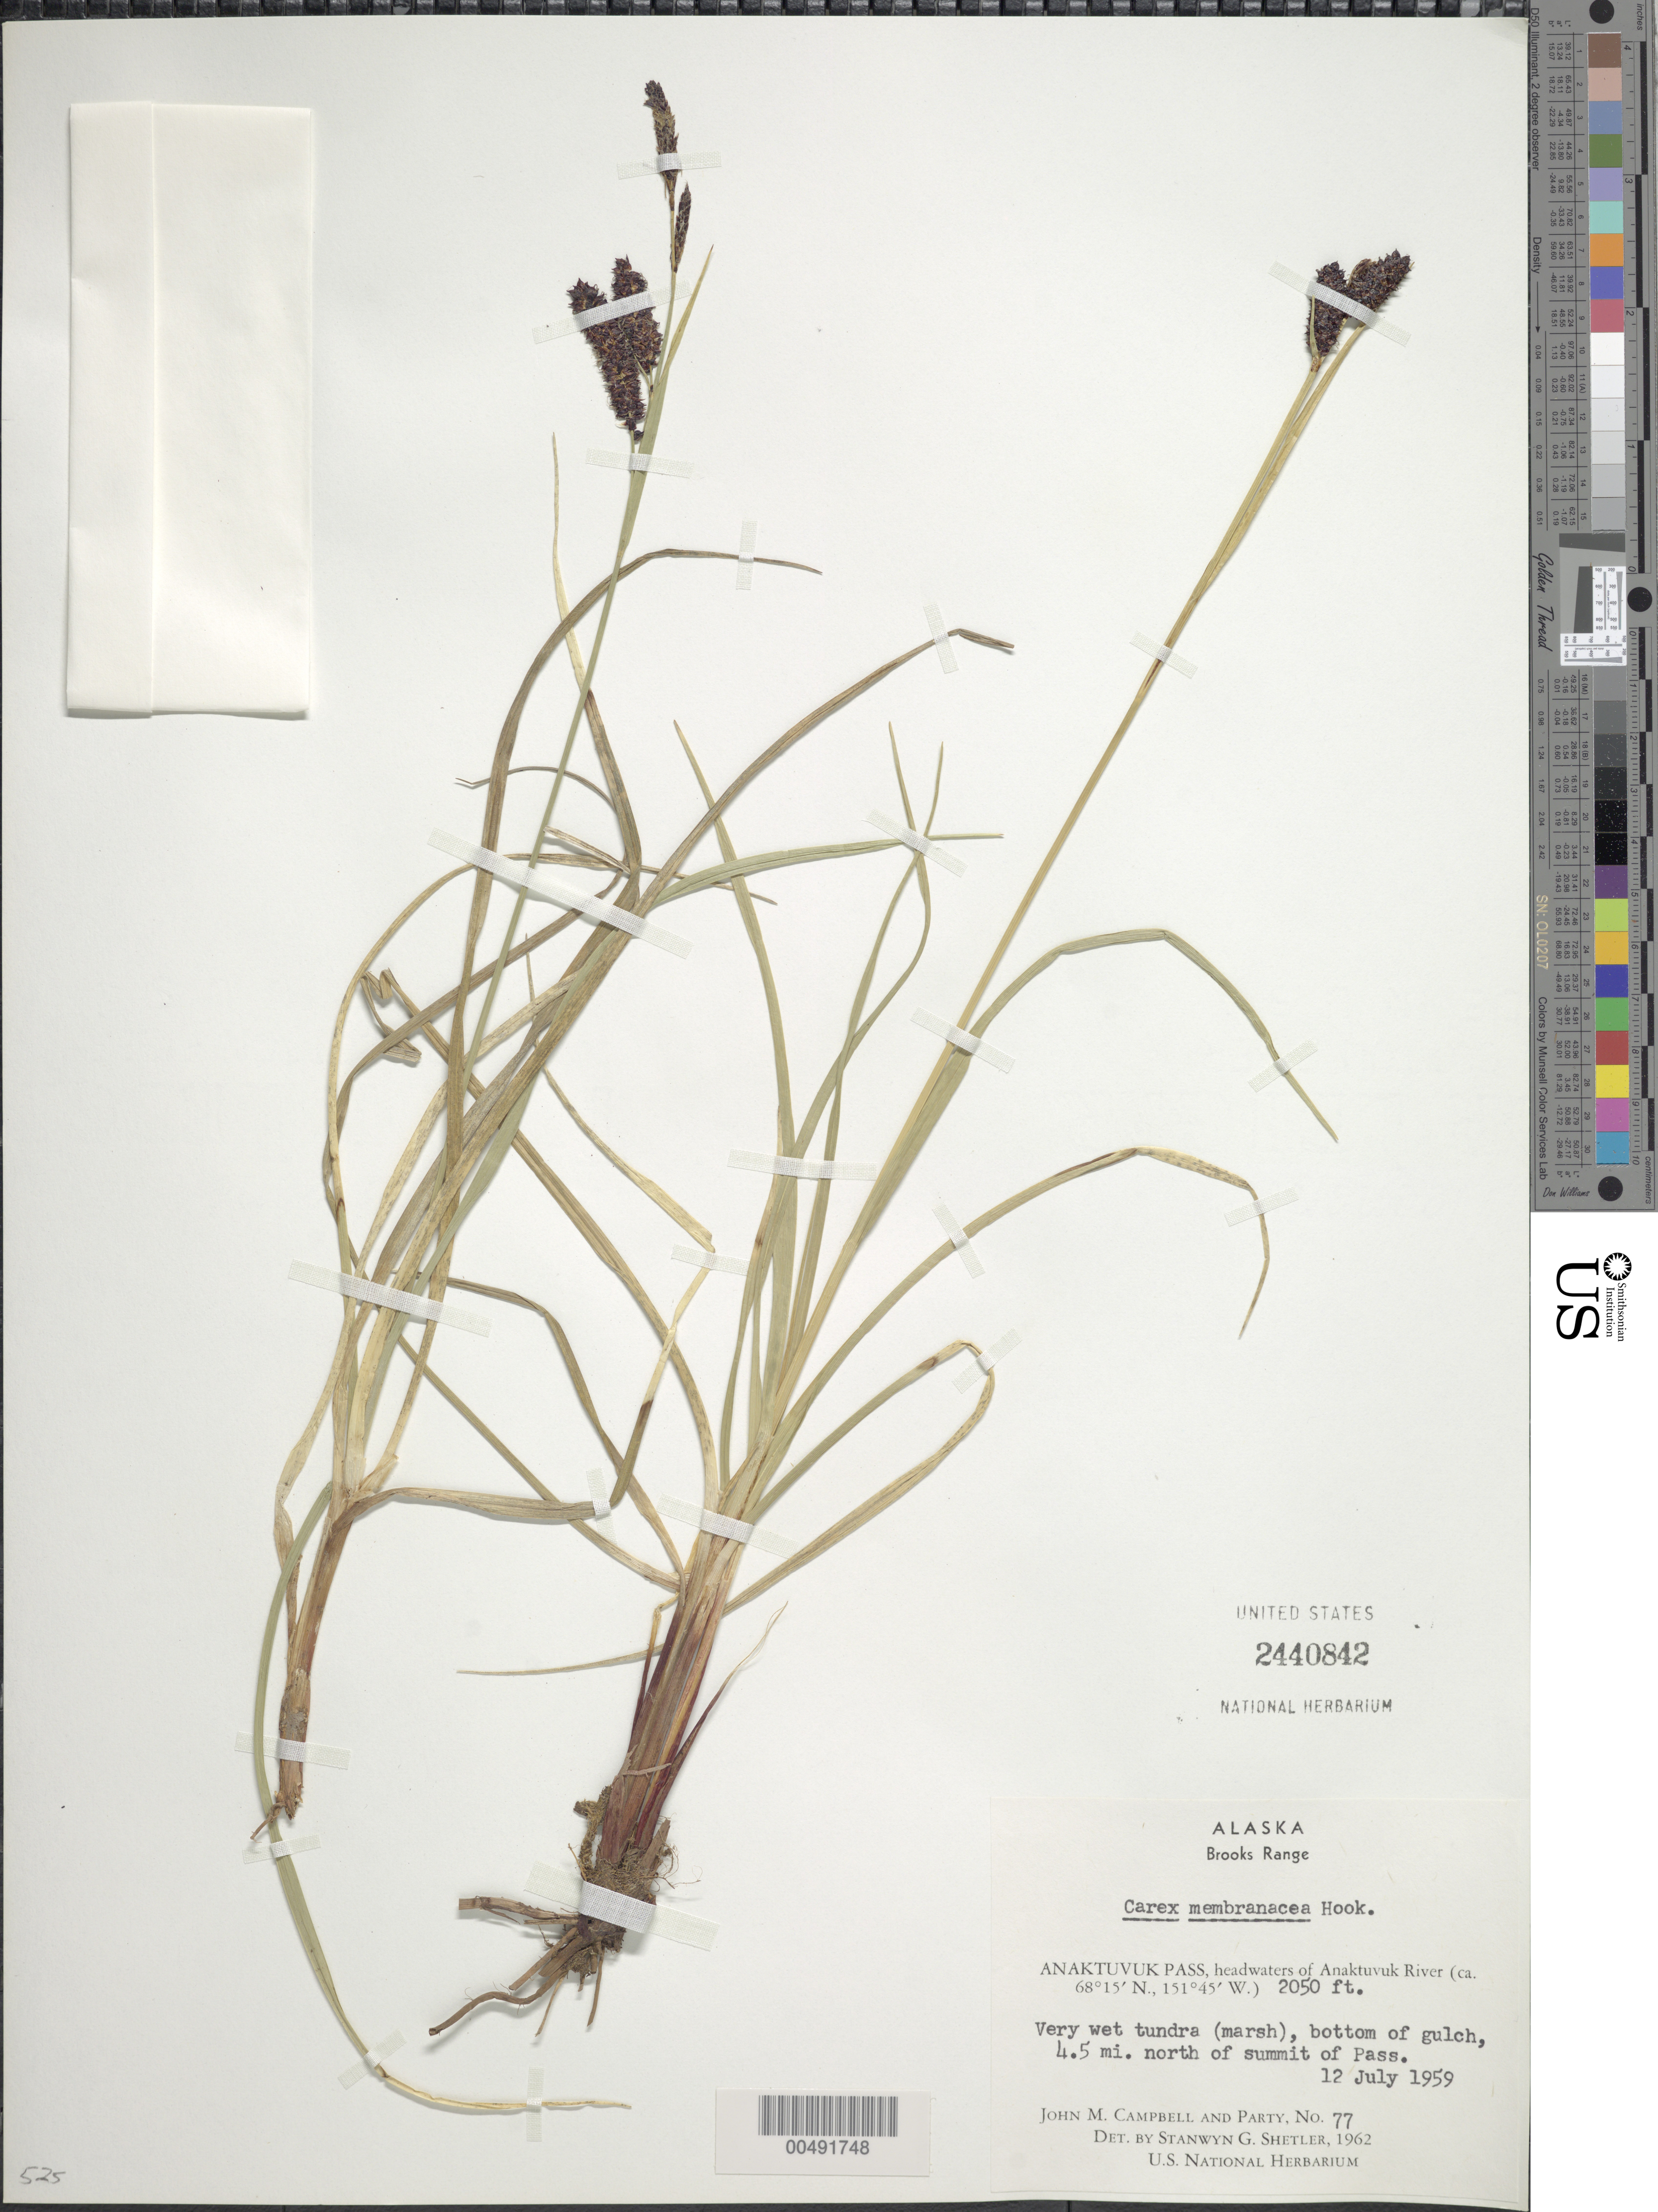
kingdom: Plantae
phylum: Tracheophyta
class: Liliopsida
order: Poales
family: Cyperaceae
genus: Carex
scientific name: Carex membranacea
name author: Hook.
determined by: Shetler, Stanwyn G., (US), NMNH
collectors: J. M. Campbell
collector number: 77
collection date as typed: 12 Jul 1959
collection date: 1959-07-12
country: United States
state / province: Alaska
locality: Brooks Range, 4.5 mi. N of summit of Anaktuvuk Pass, headwaters of the Anaktuvuk River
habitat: very wet tundra (marsh), bottom of gulch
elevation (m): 625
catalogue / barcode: US 2440842